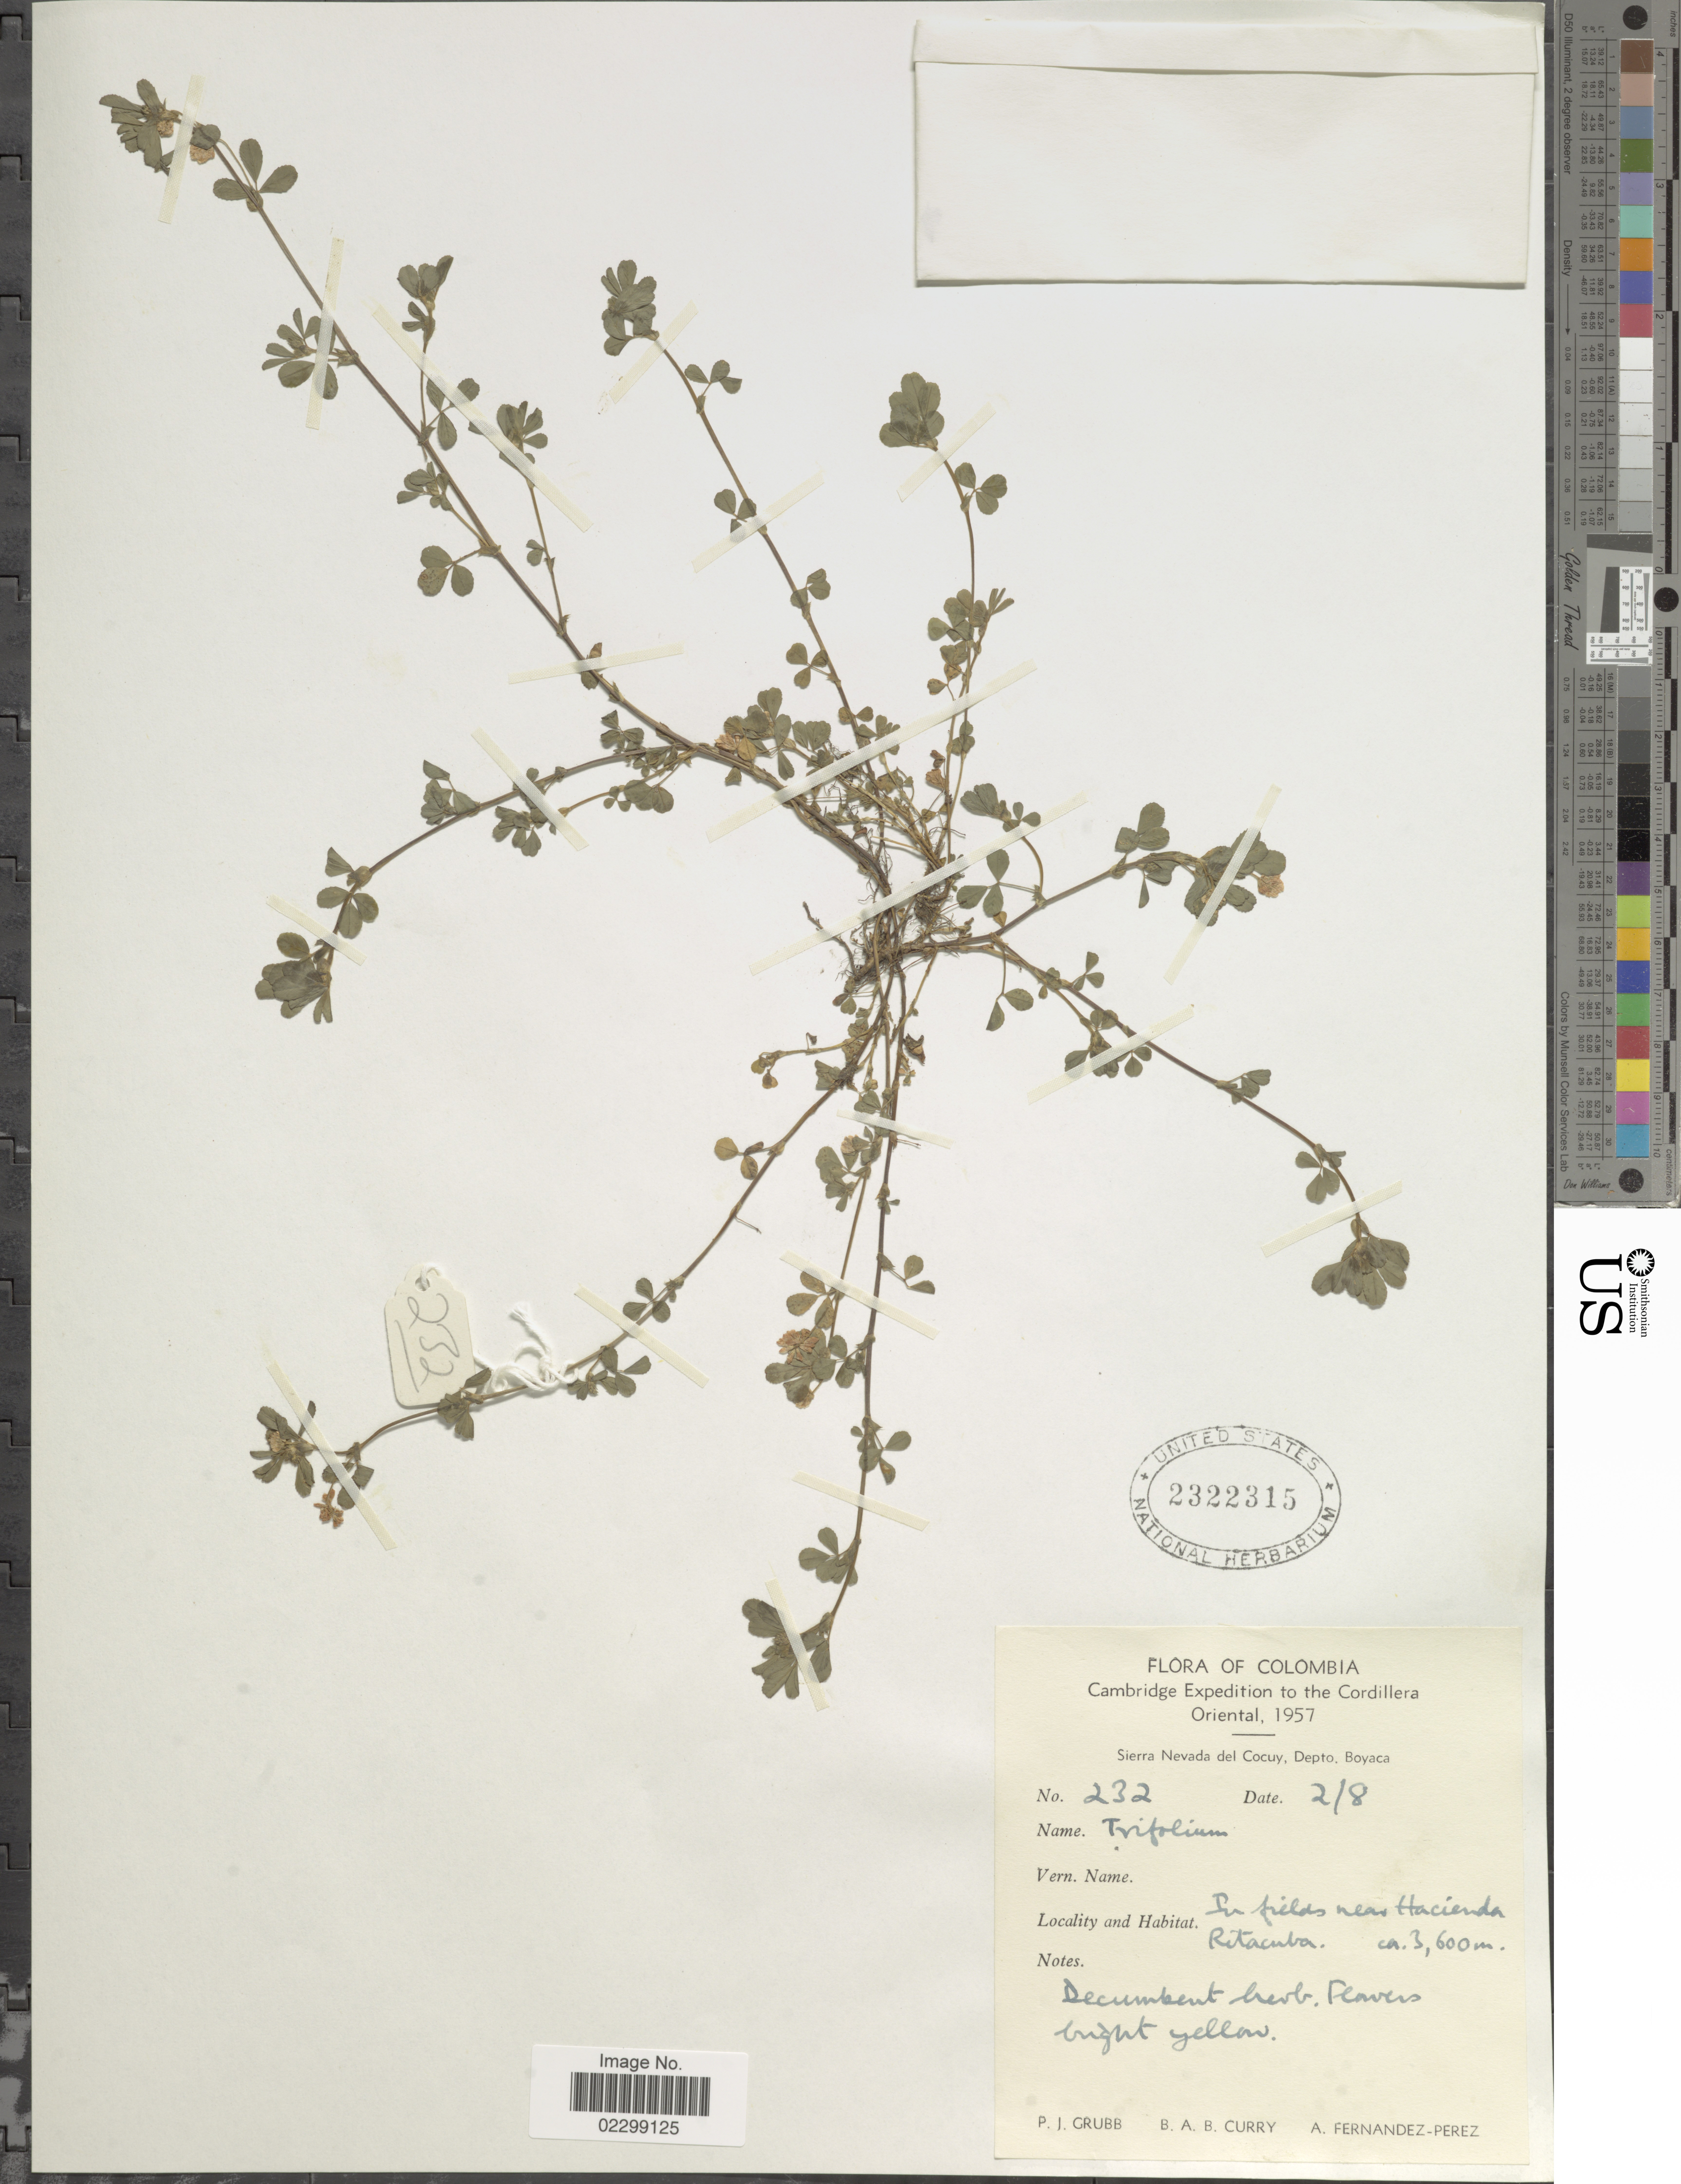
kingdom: Plantae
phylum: Tracheophyta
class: Magnoliopsida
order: Fabales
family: Fabaceae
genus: Trifolium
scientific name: Trifolium dubium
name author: Sibth.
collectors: P. J. Grubb, B. Curry & A. Fernández-Pérez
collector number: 232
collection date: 1957-08-02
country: Colombia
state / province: Boyacá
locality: Cambridge to the Cordillera Oriental, in fields near Hacienda Ritacuba. Sierra Nevada del Cocuy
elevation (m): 3600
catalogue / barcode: US 2322315